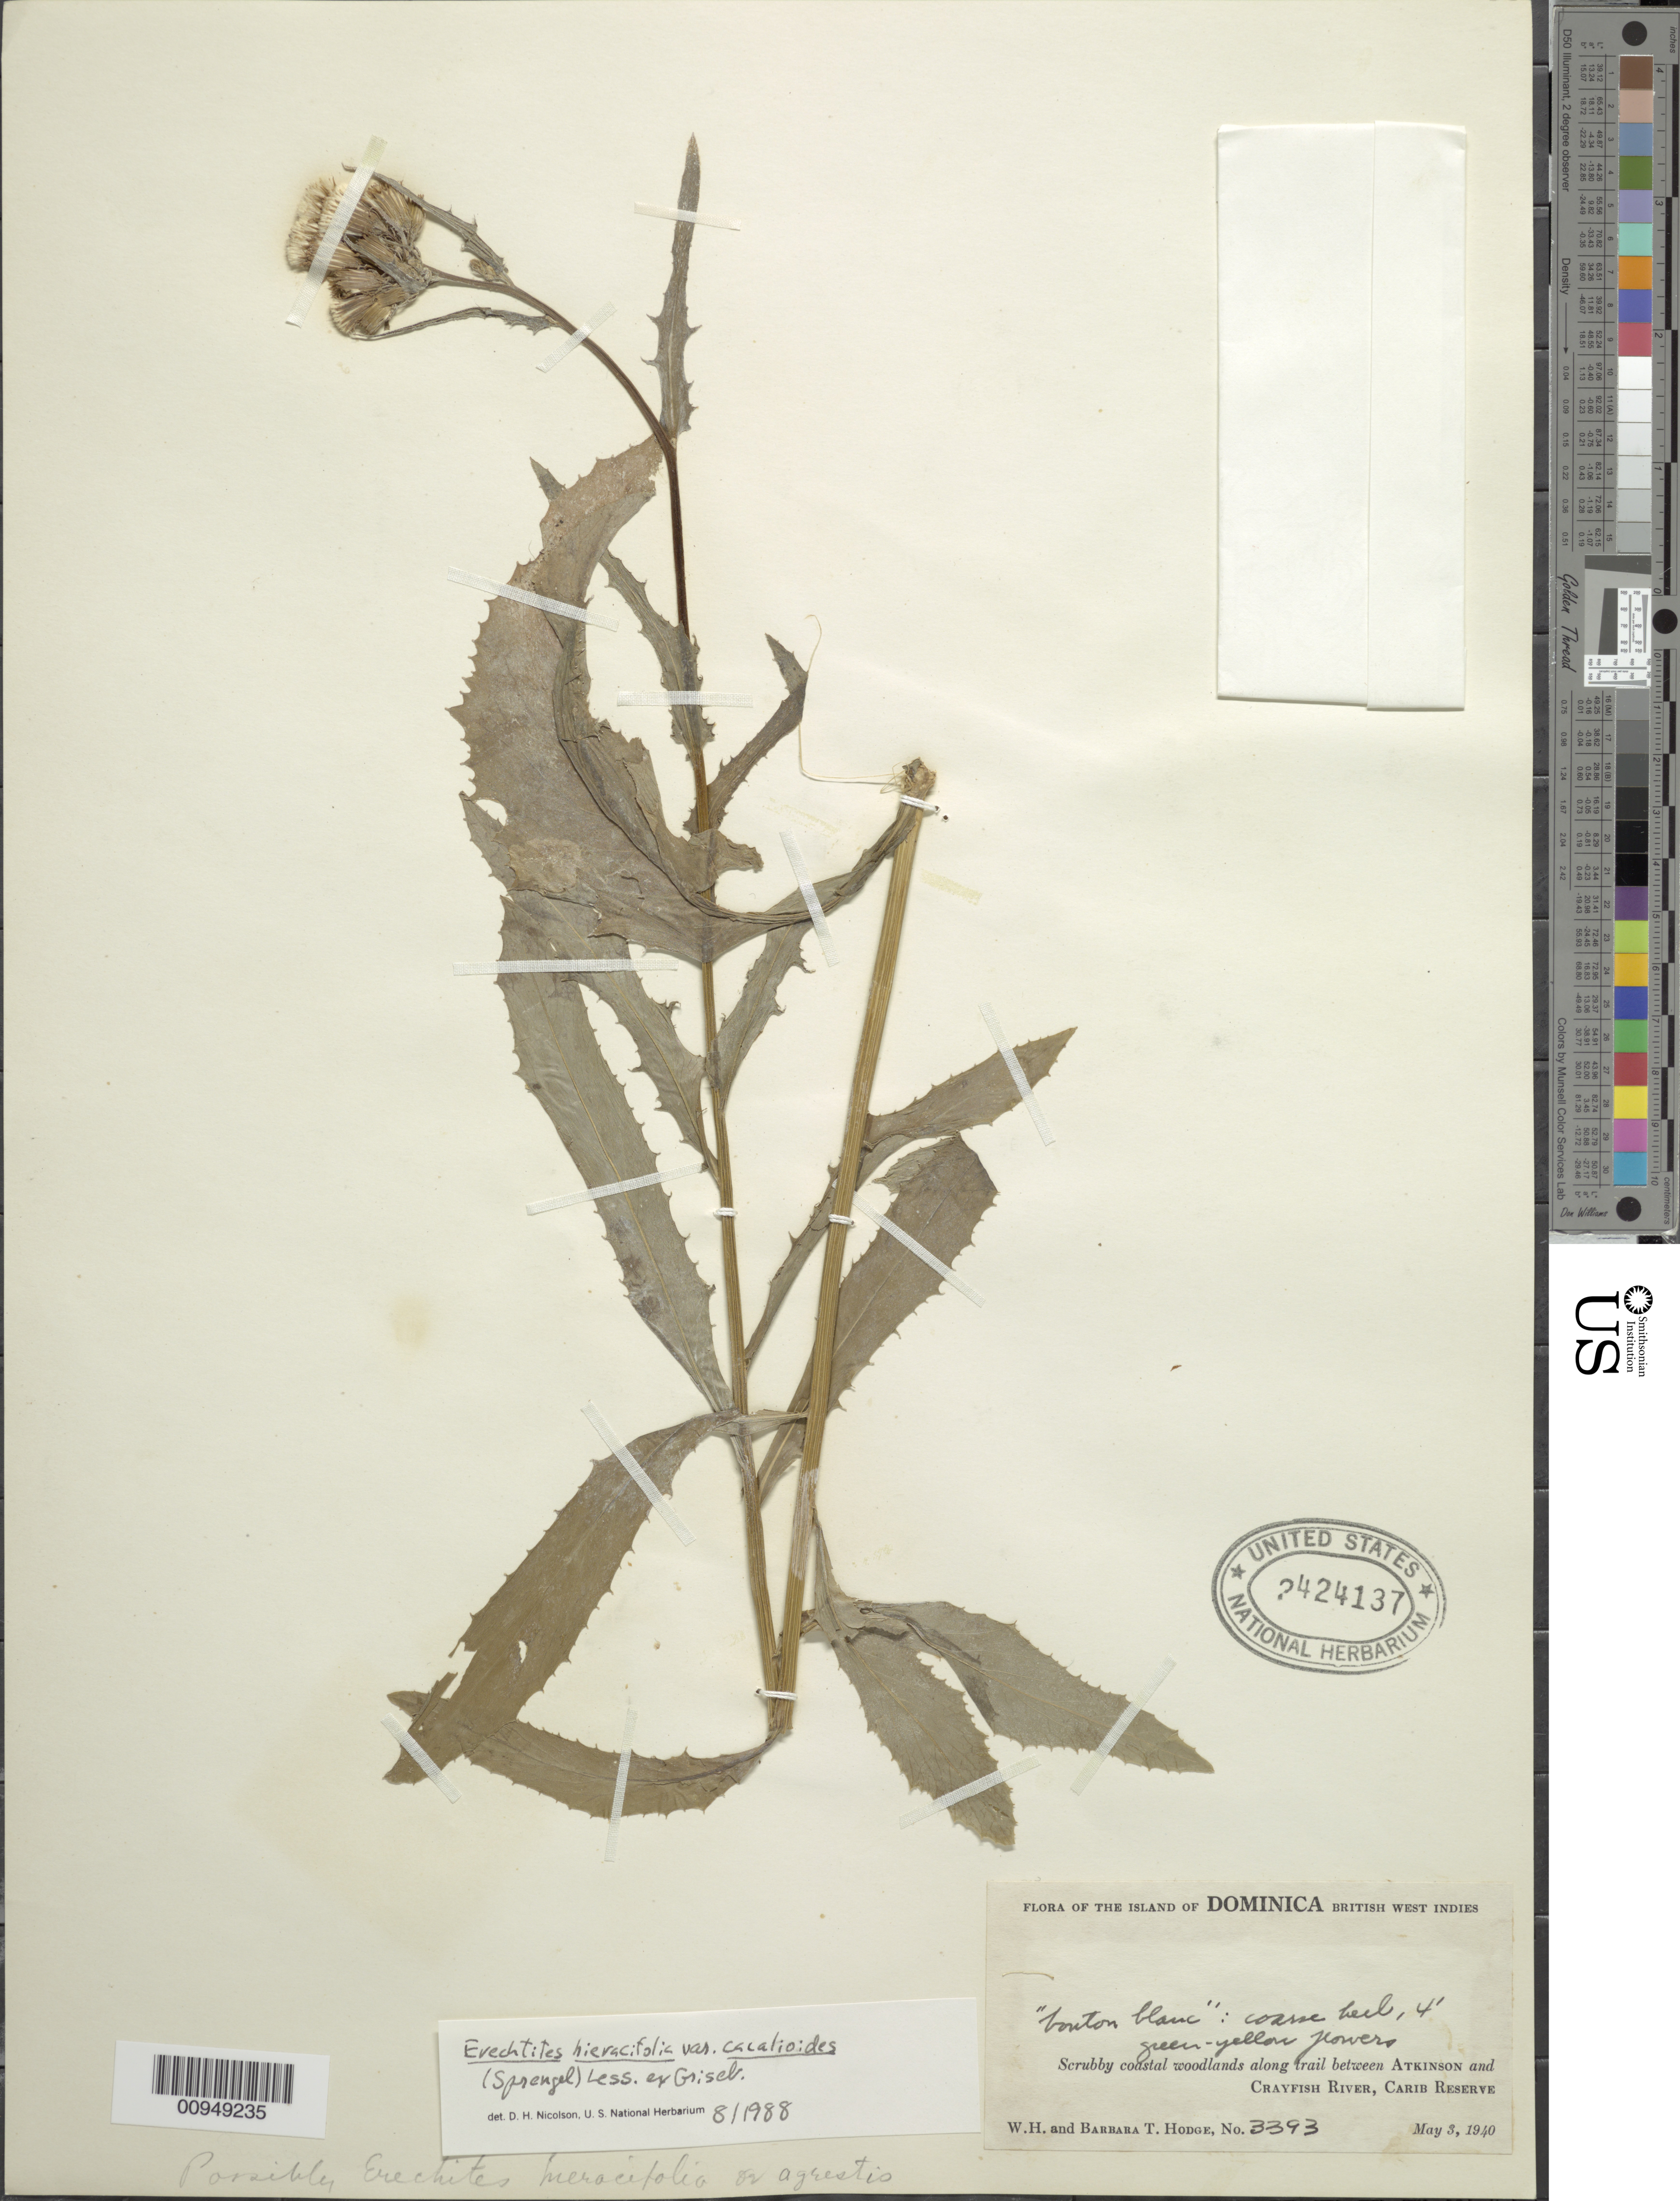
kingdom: Plantae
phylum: Tracheophyta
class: Magnoliopsida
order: Asterales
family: Asteraceae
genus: Erechtites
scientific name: Erechtites hieraciifolius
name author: (L.) Raf. ex DC.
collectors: W. Hodge & B. Hodge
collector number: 3393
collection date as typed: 03 May 1940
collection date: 1940-05-03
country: Dominica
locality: Coastal woodlands along trail between Atkinson and Crayfish River, Carib Reserve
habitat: Scrubby coastal woodlands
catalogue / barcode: US 2424137